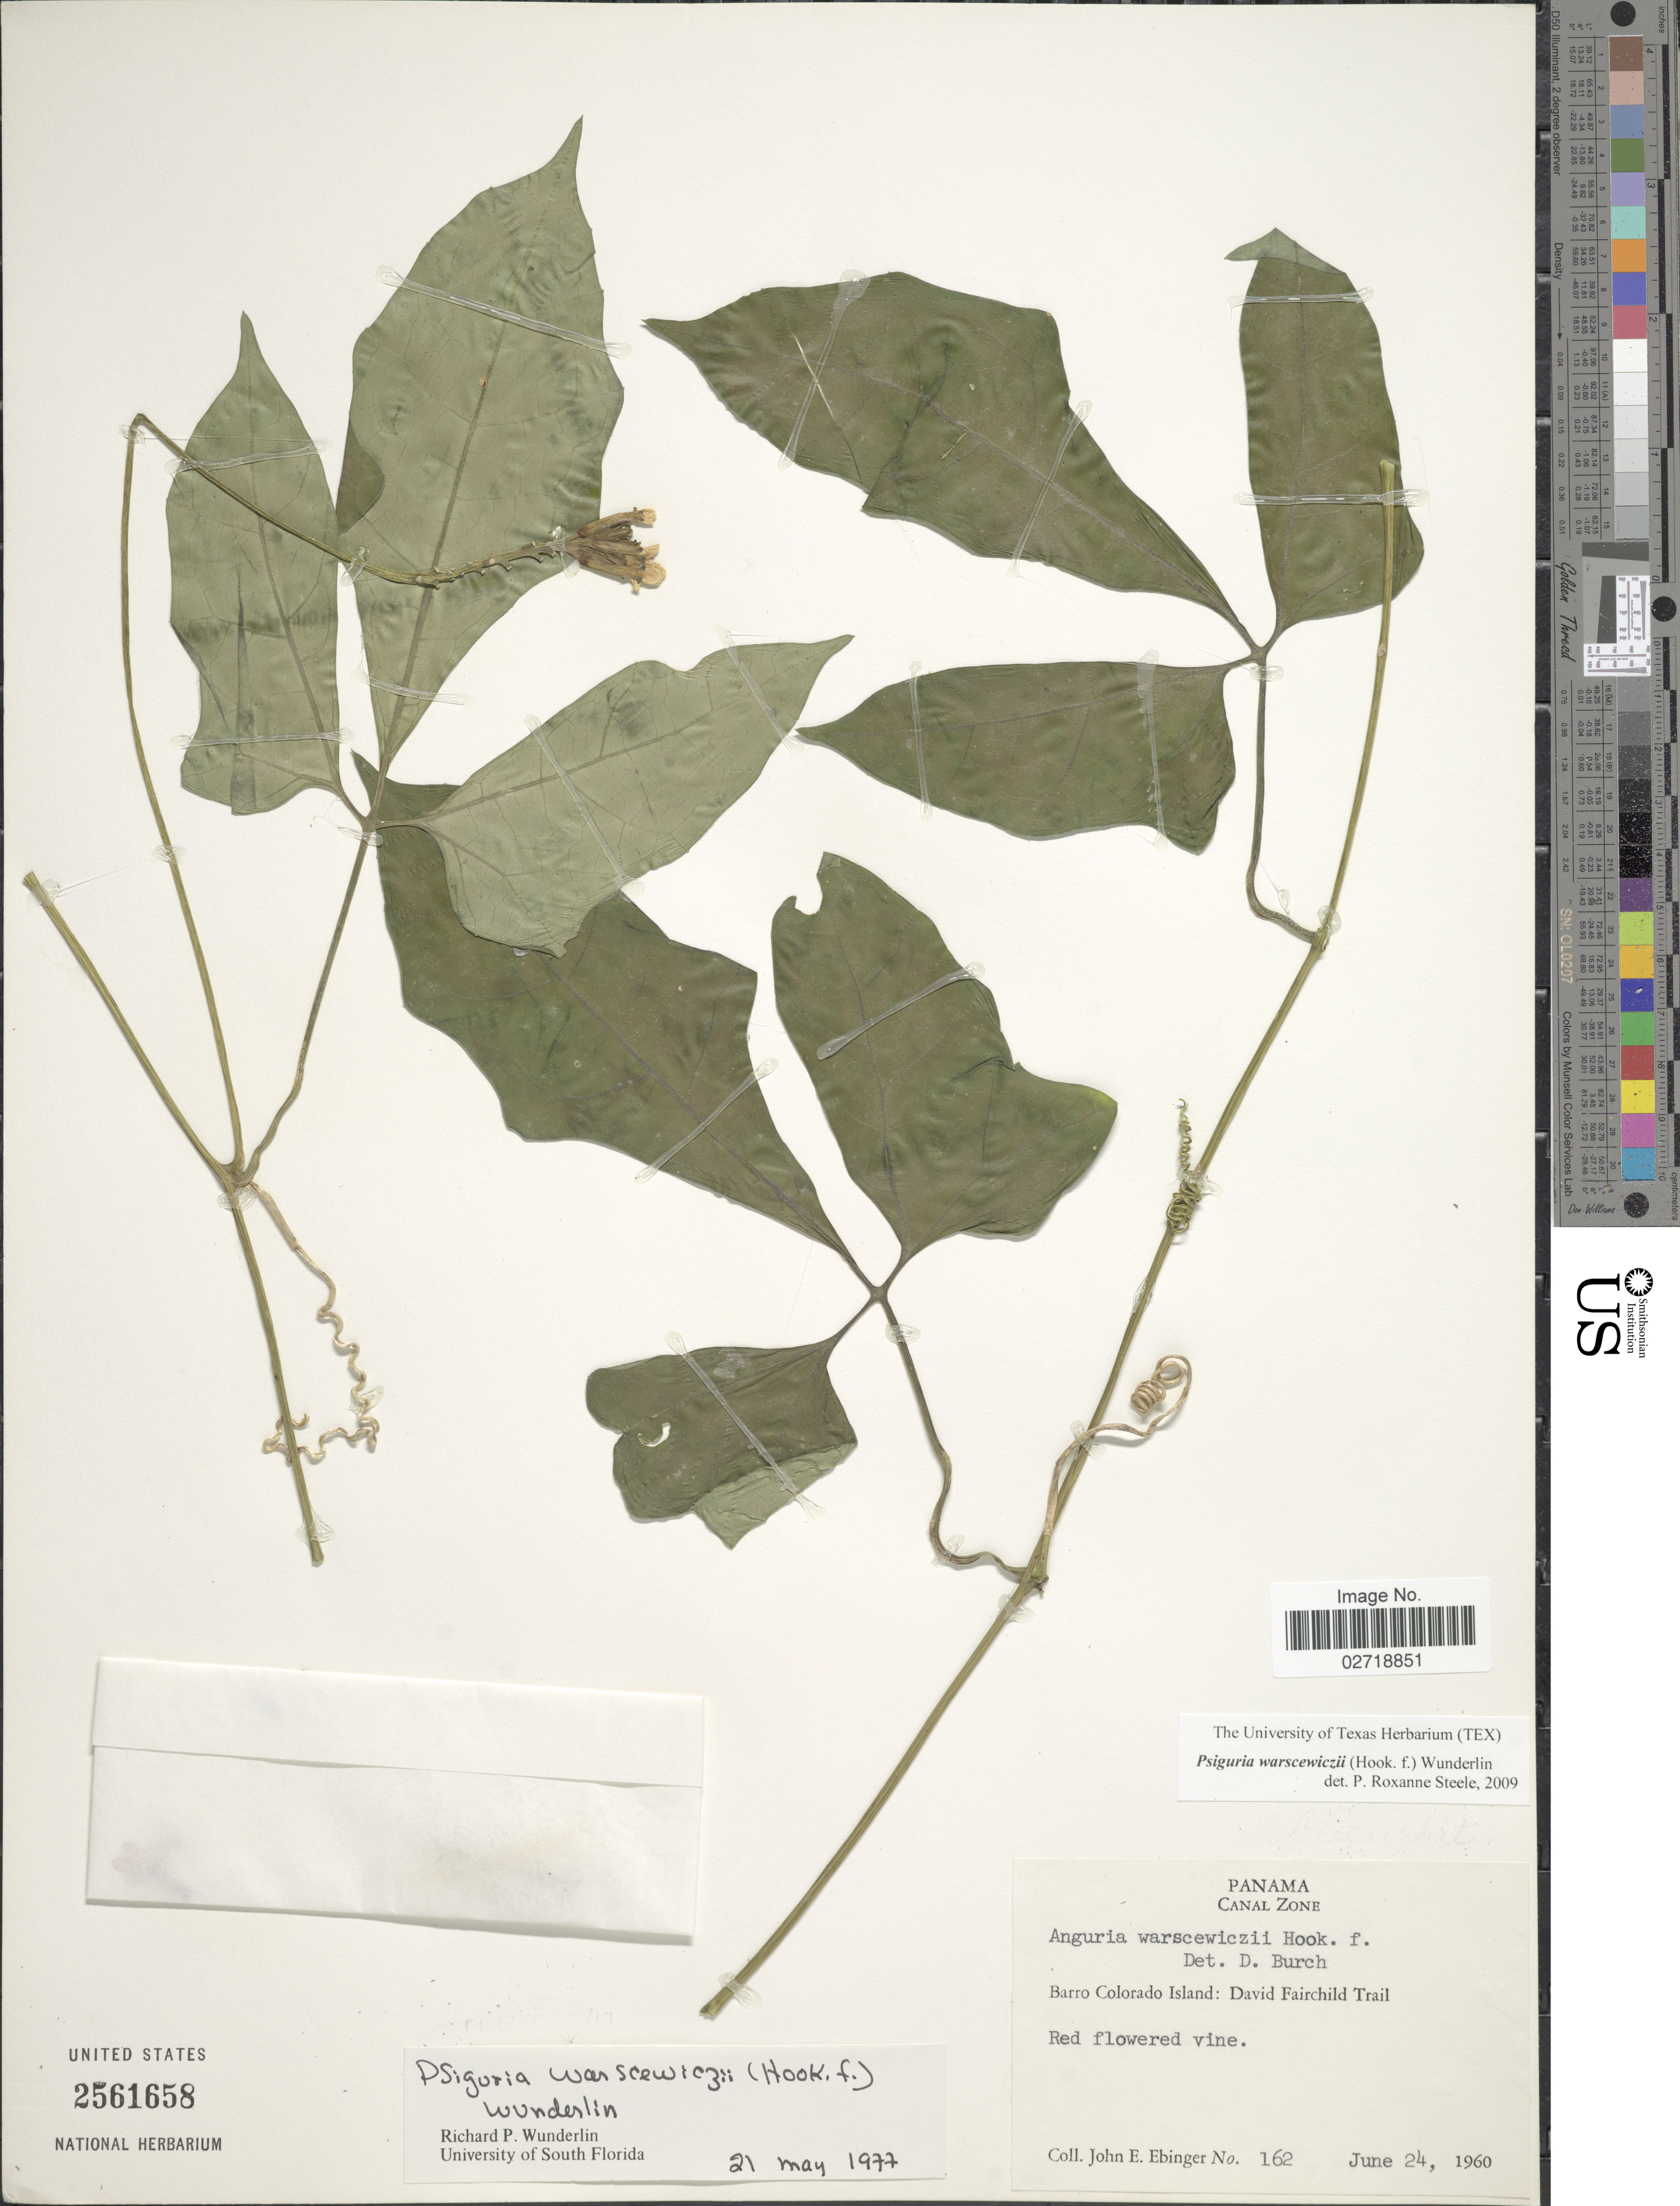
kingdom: Plantae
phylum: Tracheophyta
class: Magnoliopsida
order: Cucurbitales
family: Cucurbitaceae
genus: Psiguria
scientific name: Psiguria warscewiczii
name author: (Hook. f.) Wunderlin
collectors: J. Ebinger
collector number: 162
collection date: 1960-06-24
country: Panama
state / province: Panamá Oeste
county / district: Canal Zone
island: Barro Colorado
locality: Canal Zone. Barro Colorado Island: David Fairchild Trail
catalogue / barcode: US 2561658